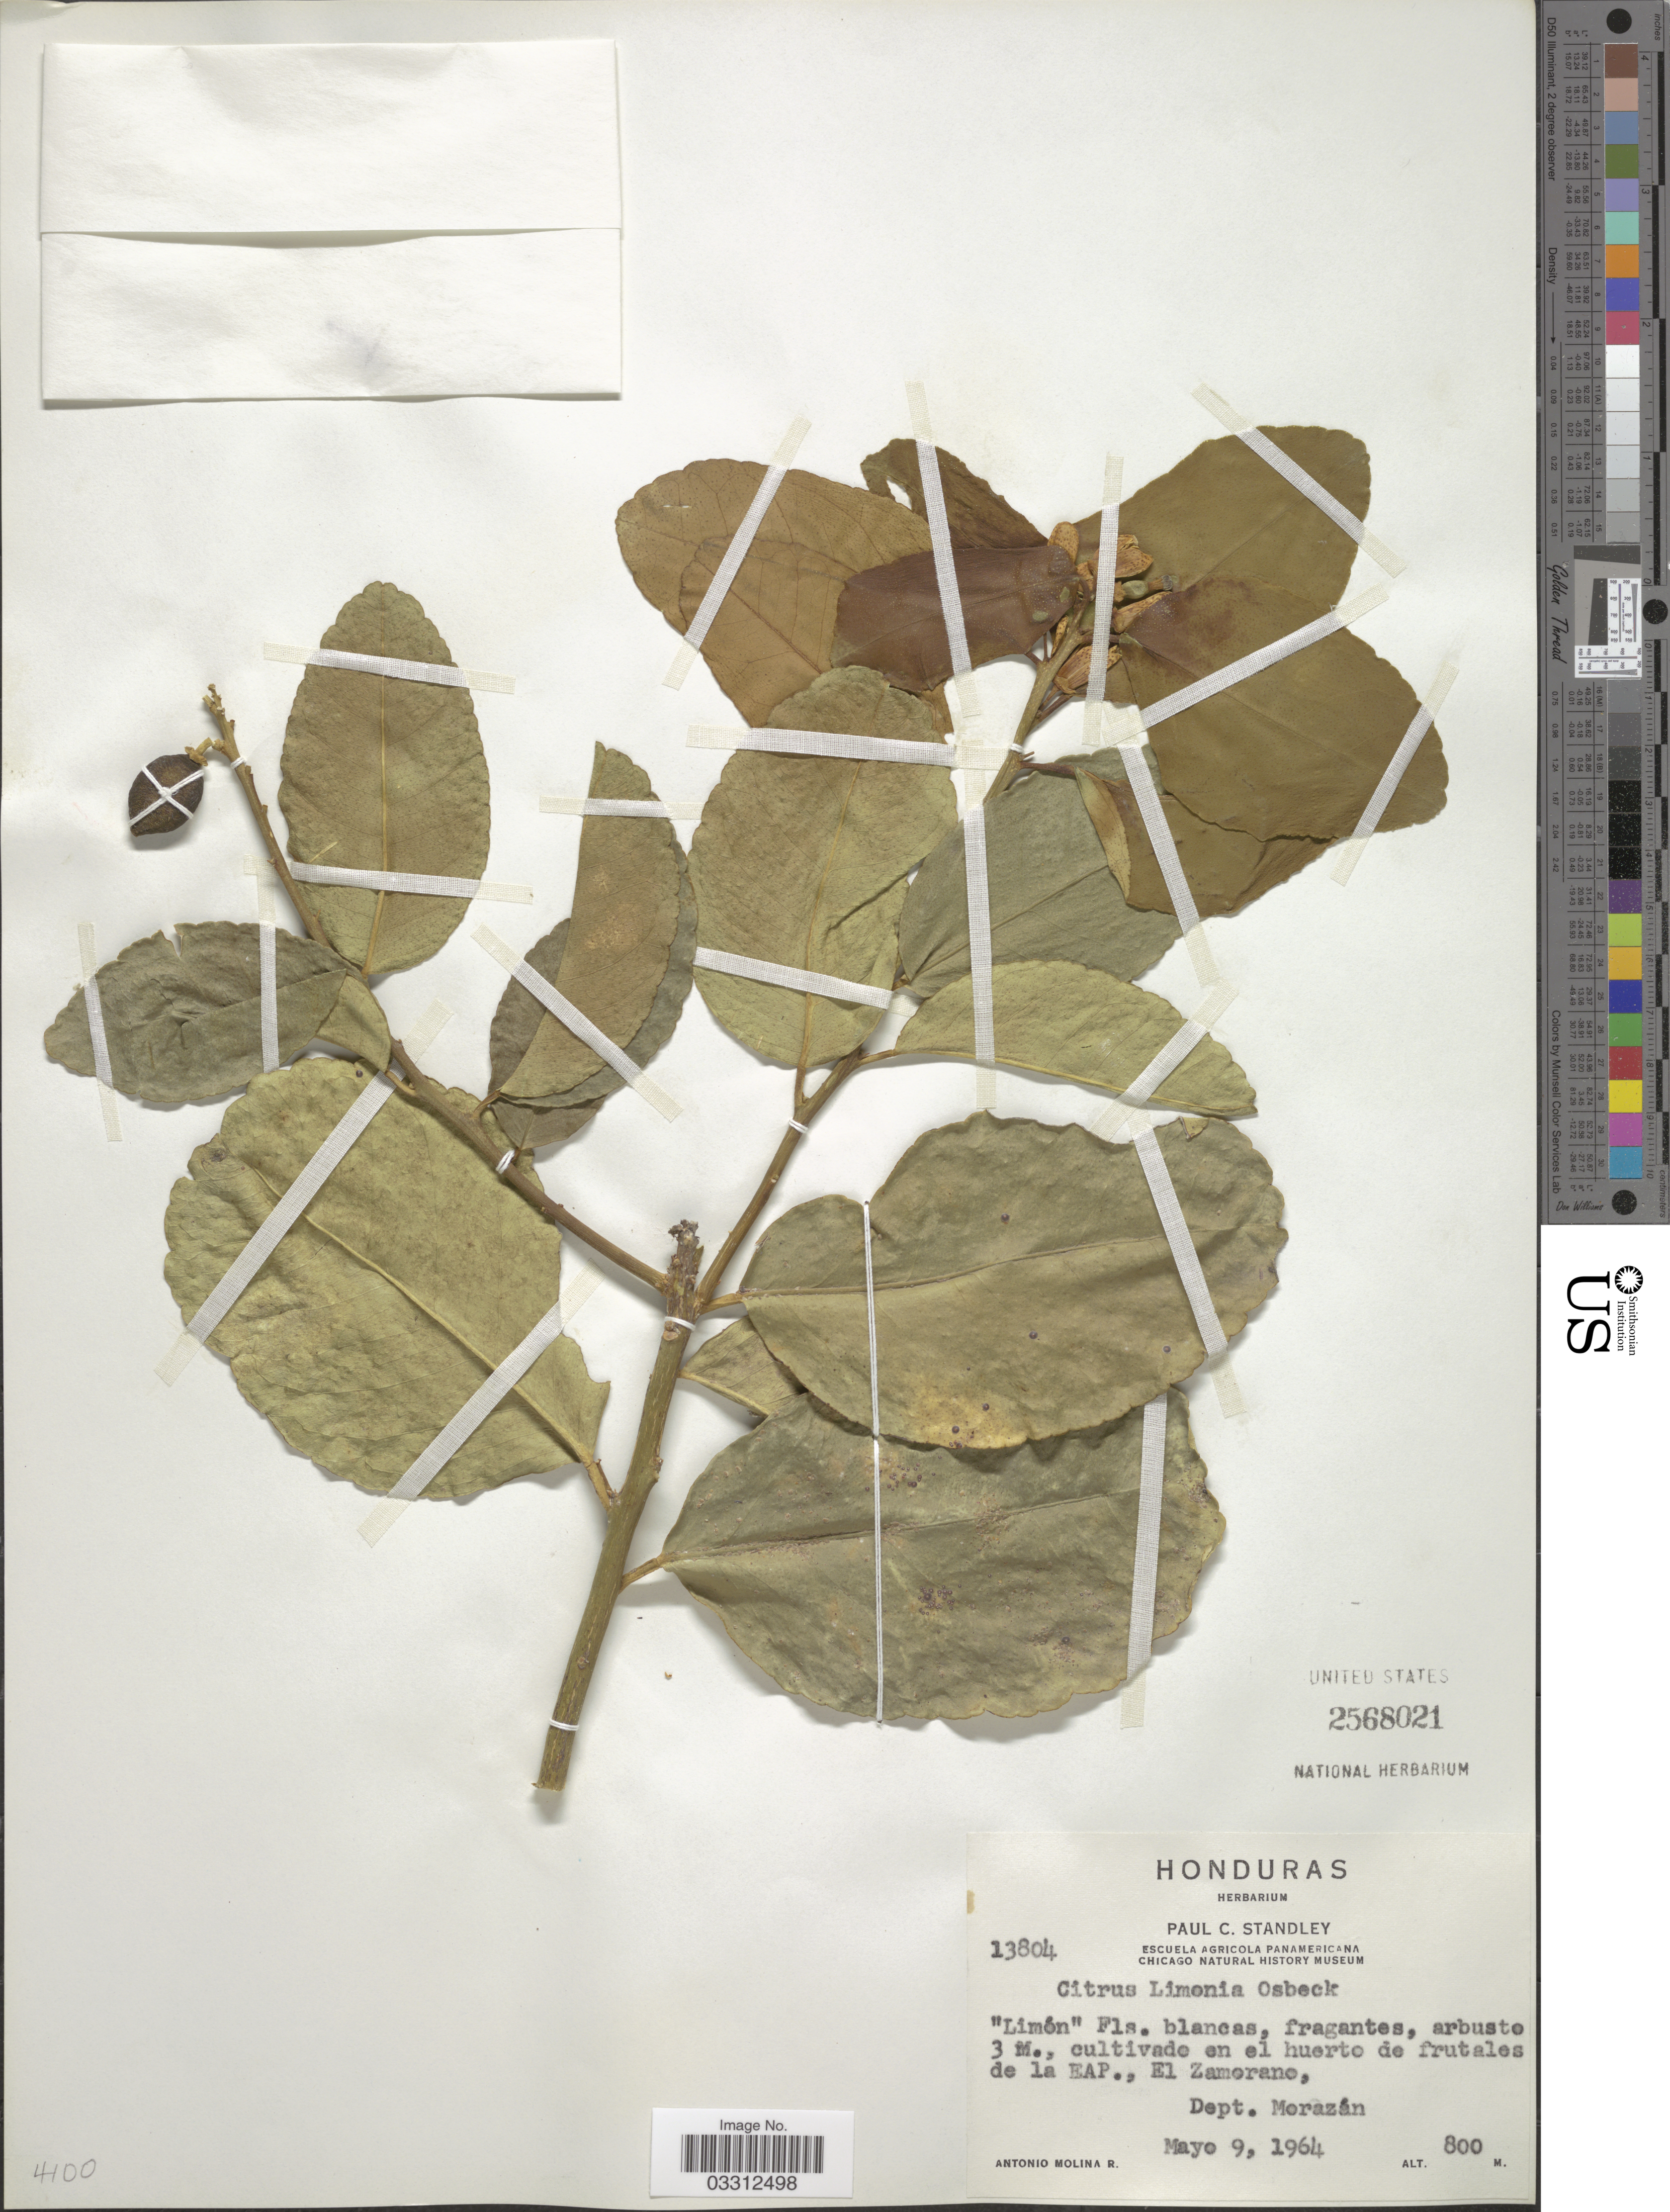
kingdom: Plantae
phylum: Tracheophyta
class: Magnoliopsida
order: Sapindales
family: Rutaceae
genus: Citrus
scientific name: Citrus limonum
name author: (L.) Risso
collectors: A. Molina R.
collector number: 13804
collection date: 1964-05-09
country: Honduras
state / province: Fco. Morazán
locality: Huerto de frutales de la EAP., El Zamorano, Dept. Morazán.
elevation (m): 800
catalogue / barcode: US 2568021